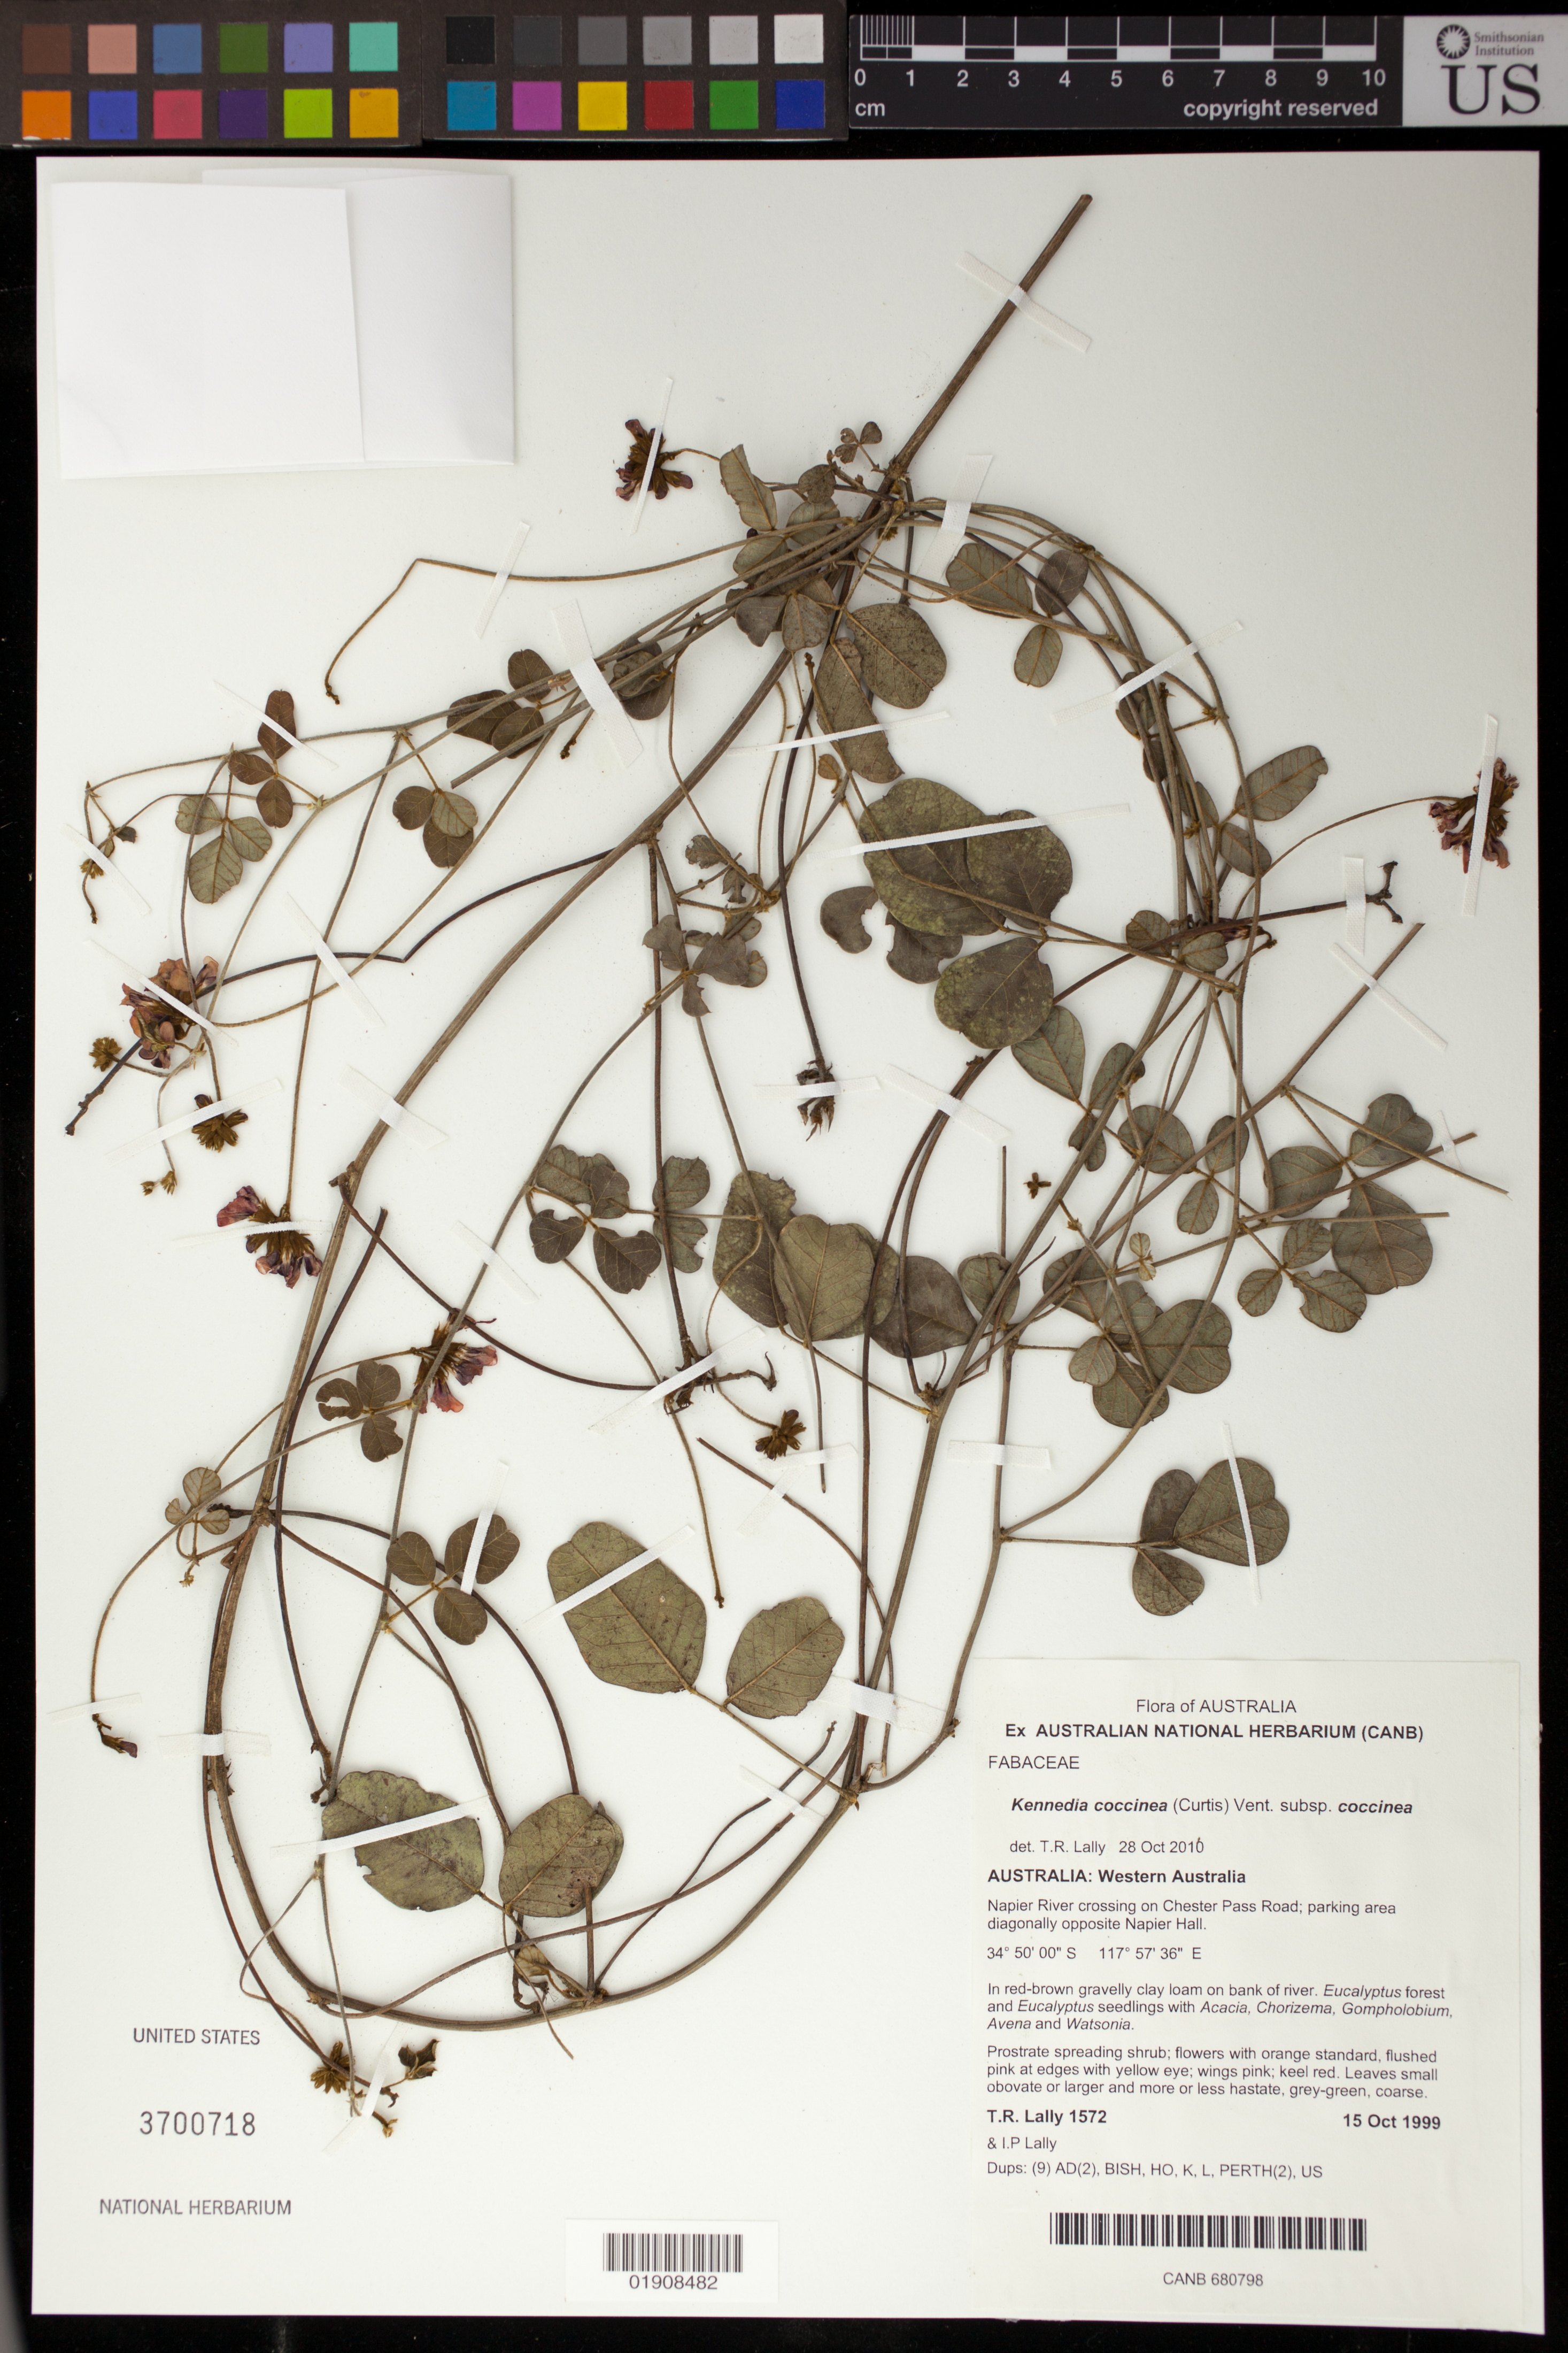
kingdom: Plantae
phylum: Tracheophyta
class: Magnoliopsida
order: Fabales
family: Fabaceae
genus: Kennedia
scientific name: Kennedia coccinea subsp. coccinea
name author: (Curtis) Vent.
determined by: Lally, T. R.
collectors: T. R. Lally & I. Lally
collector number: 1572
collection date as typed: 15 Oct 1999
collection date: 1999-10-15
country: Australia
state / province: Western Australia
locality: Napier River crossing on Chester Pass Road; parking area diagonally opposite Napier Hall.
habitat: In red-brown gravelly clay loam on bank of river.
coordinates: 34 50 00 S, 117 57 36 E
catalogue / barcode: US 3700718